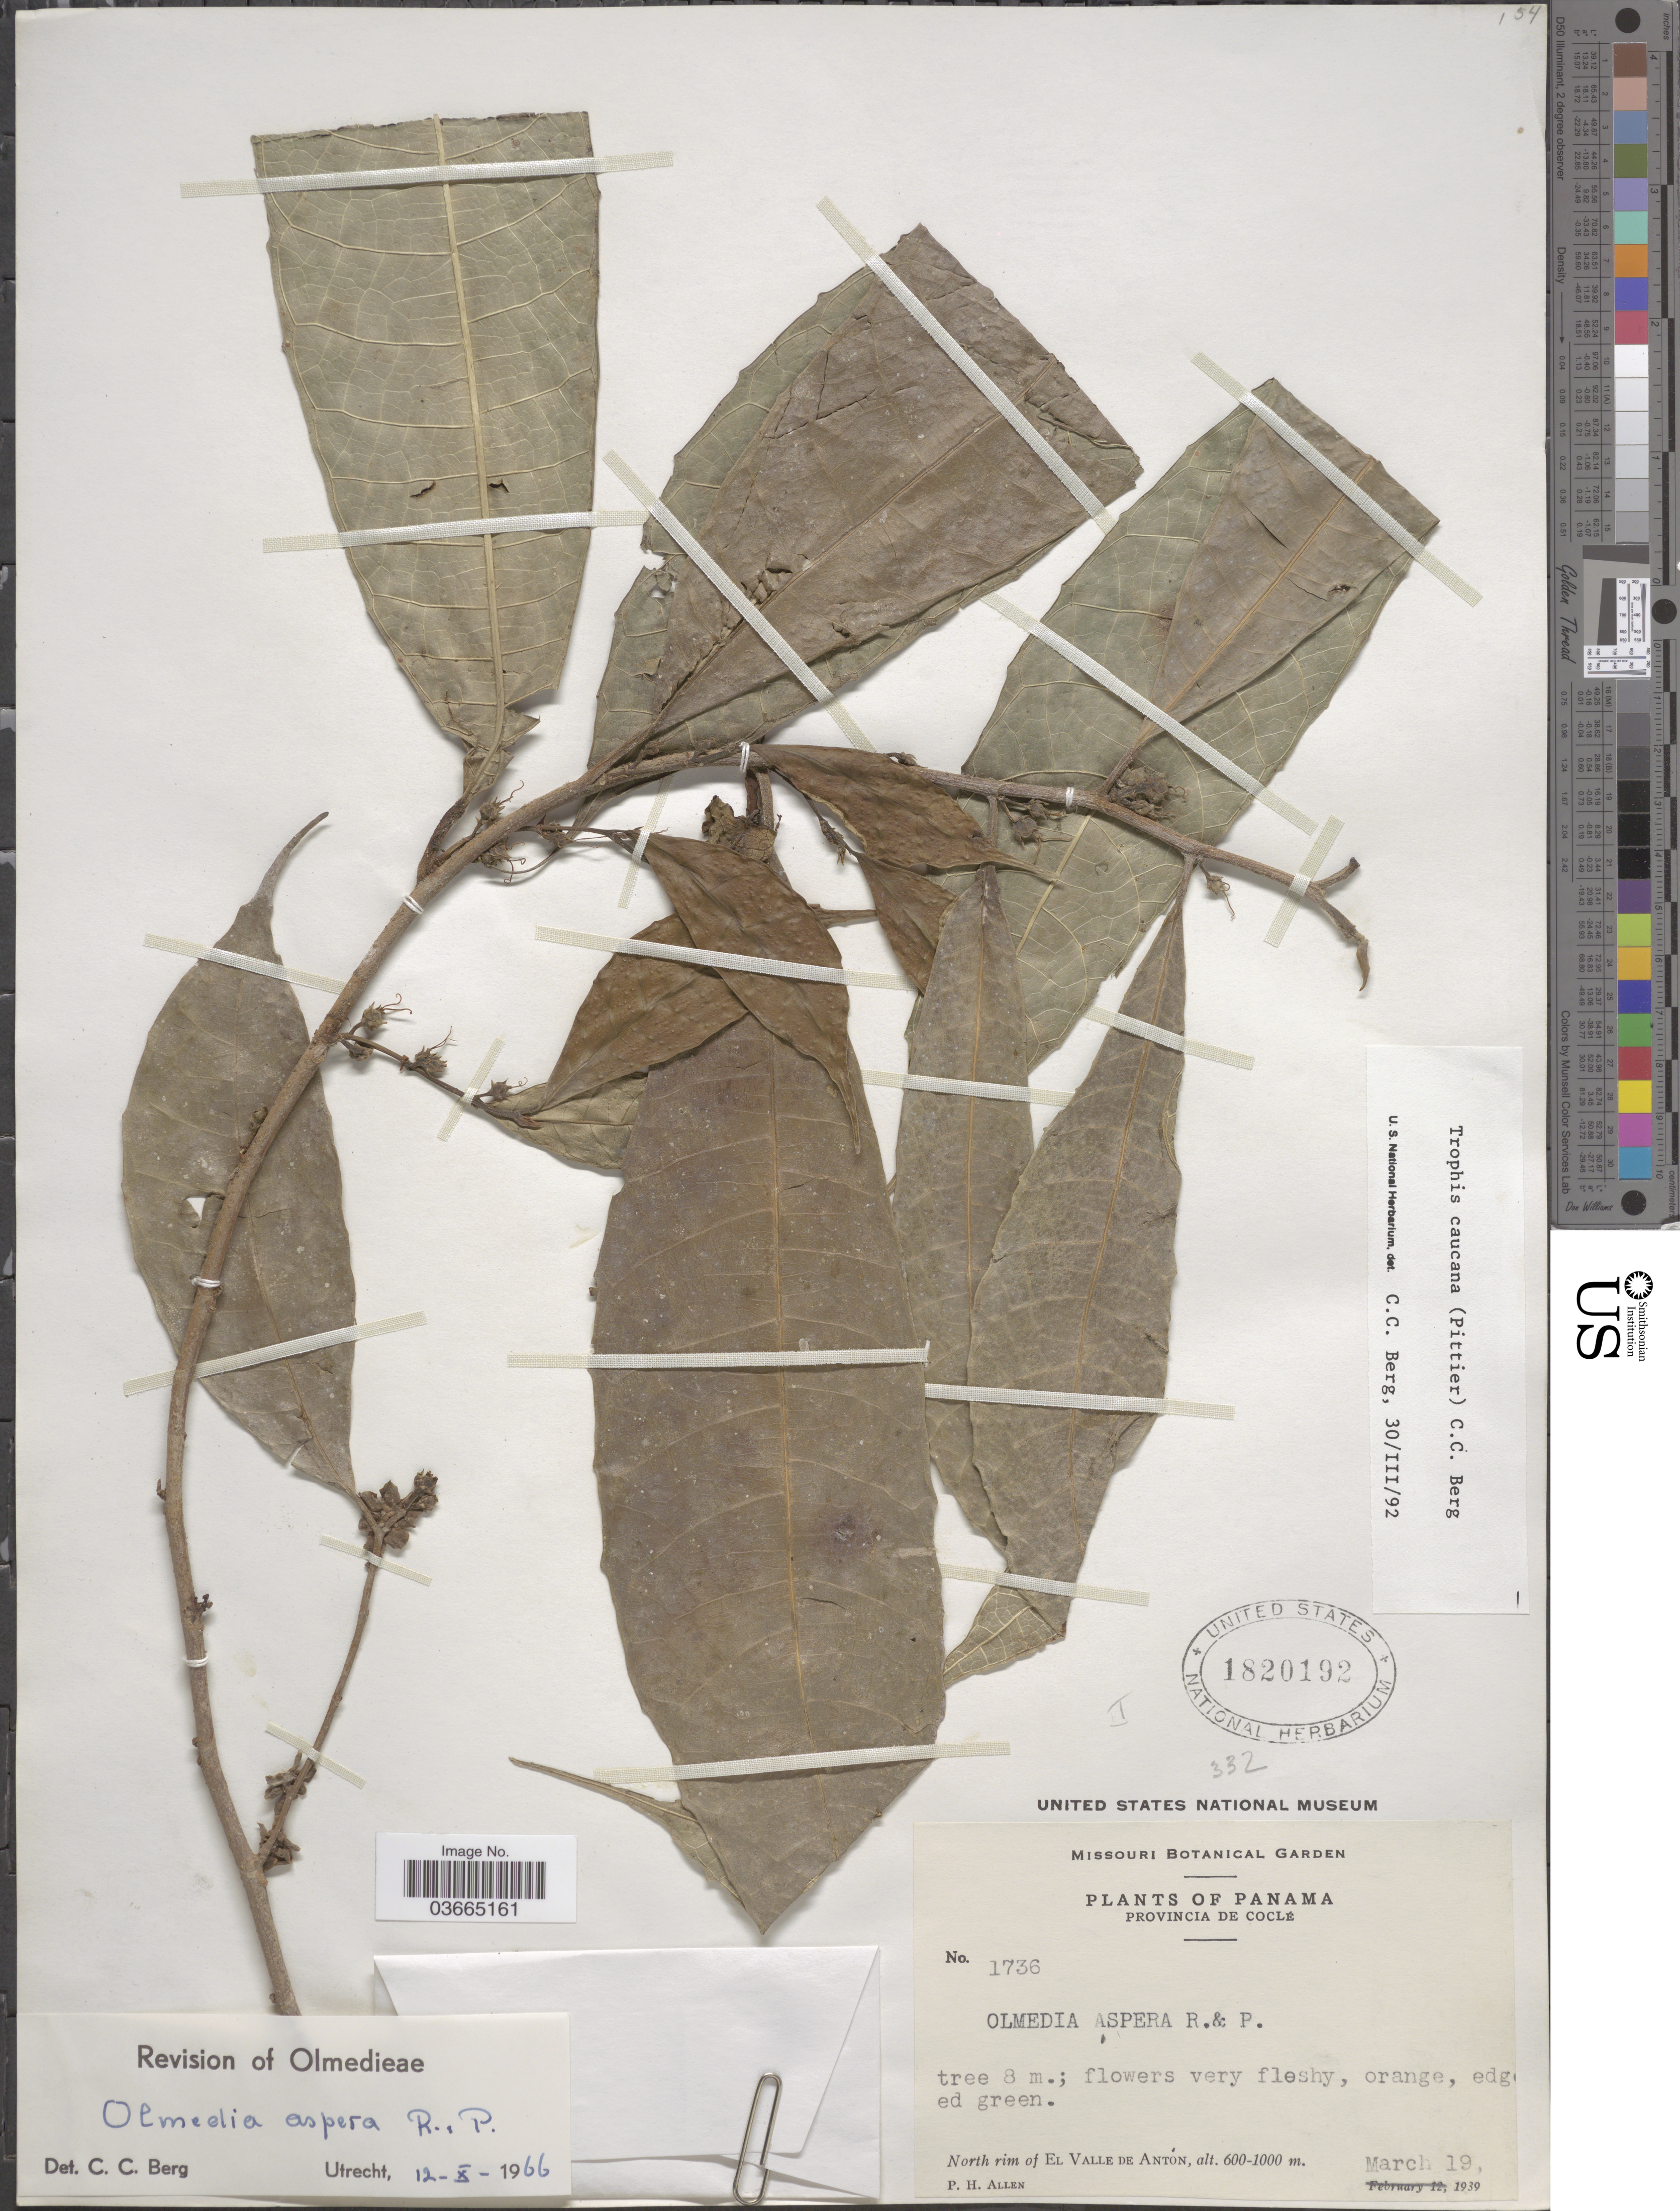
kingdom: Plantae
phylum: Tracheophyta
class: Magnoliopsida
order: Rosales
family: Moraceae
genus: Olmedia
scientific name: Olmedia aspera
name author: Ruiz & Pav.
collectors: P. H. Allen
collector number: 1736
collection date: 1939-03-19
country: Panama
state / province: Cocle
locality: North rim of El Valle de Anton.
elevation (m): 600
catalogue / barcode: US 1820192